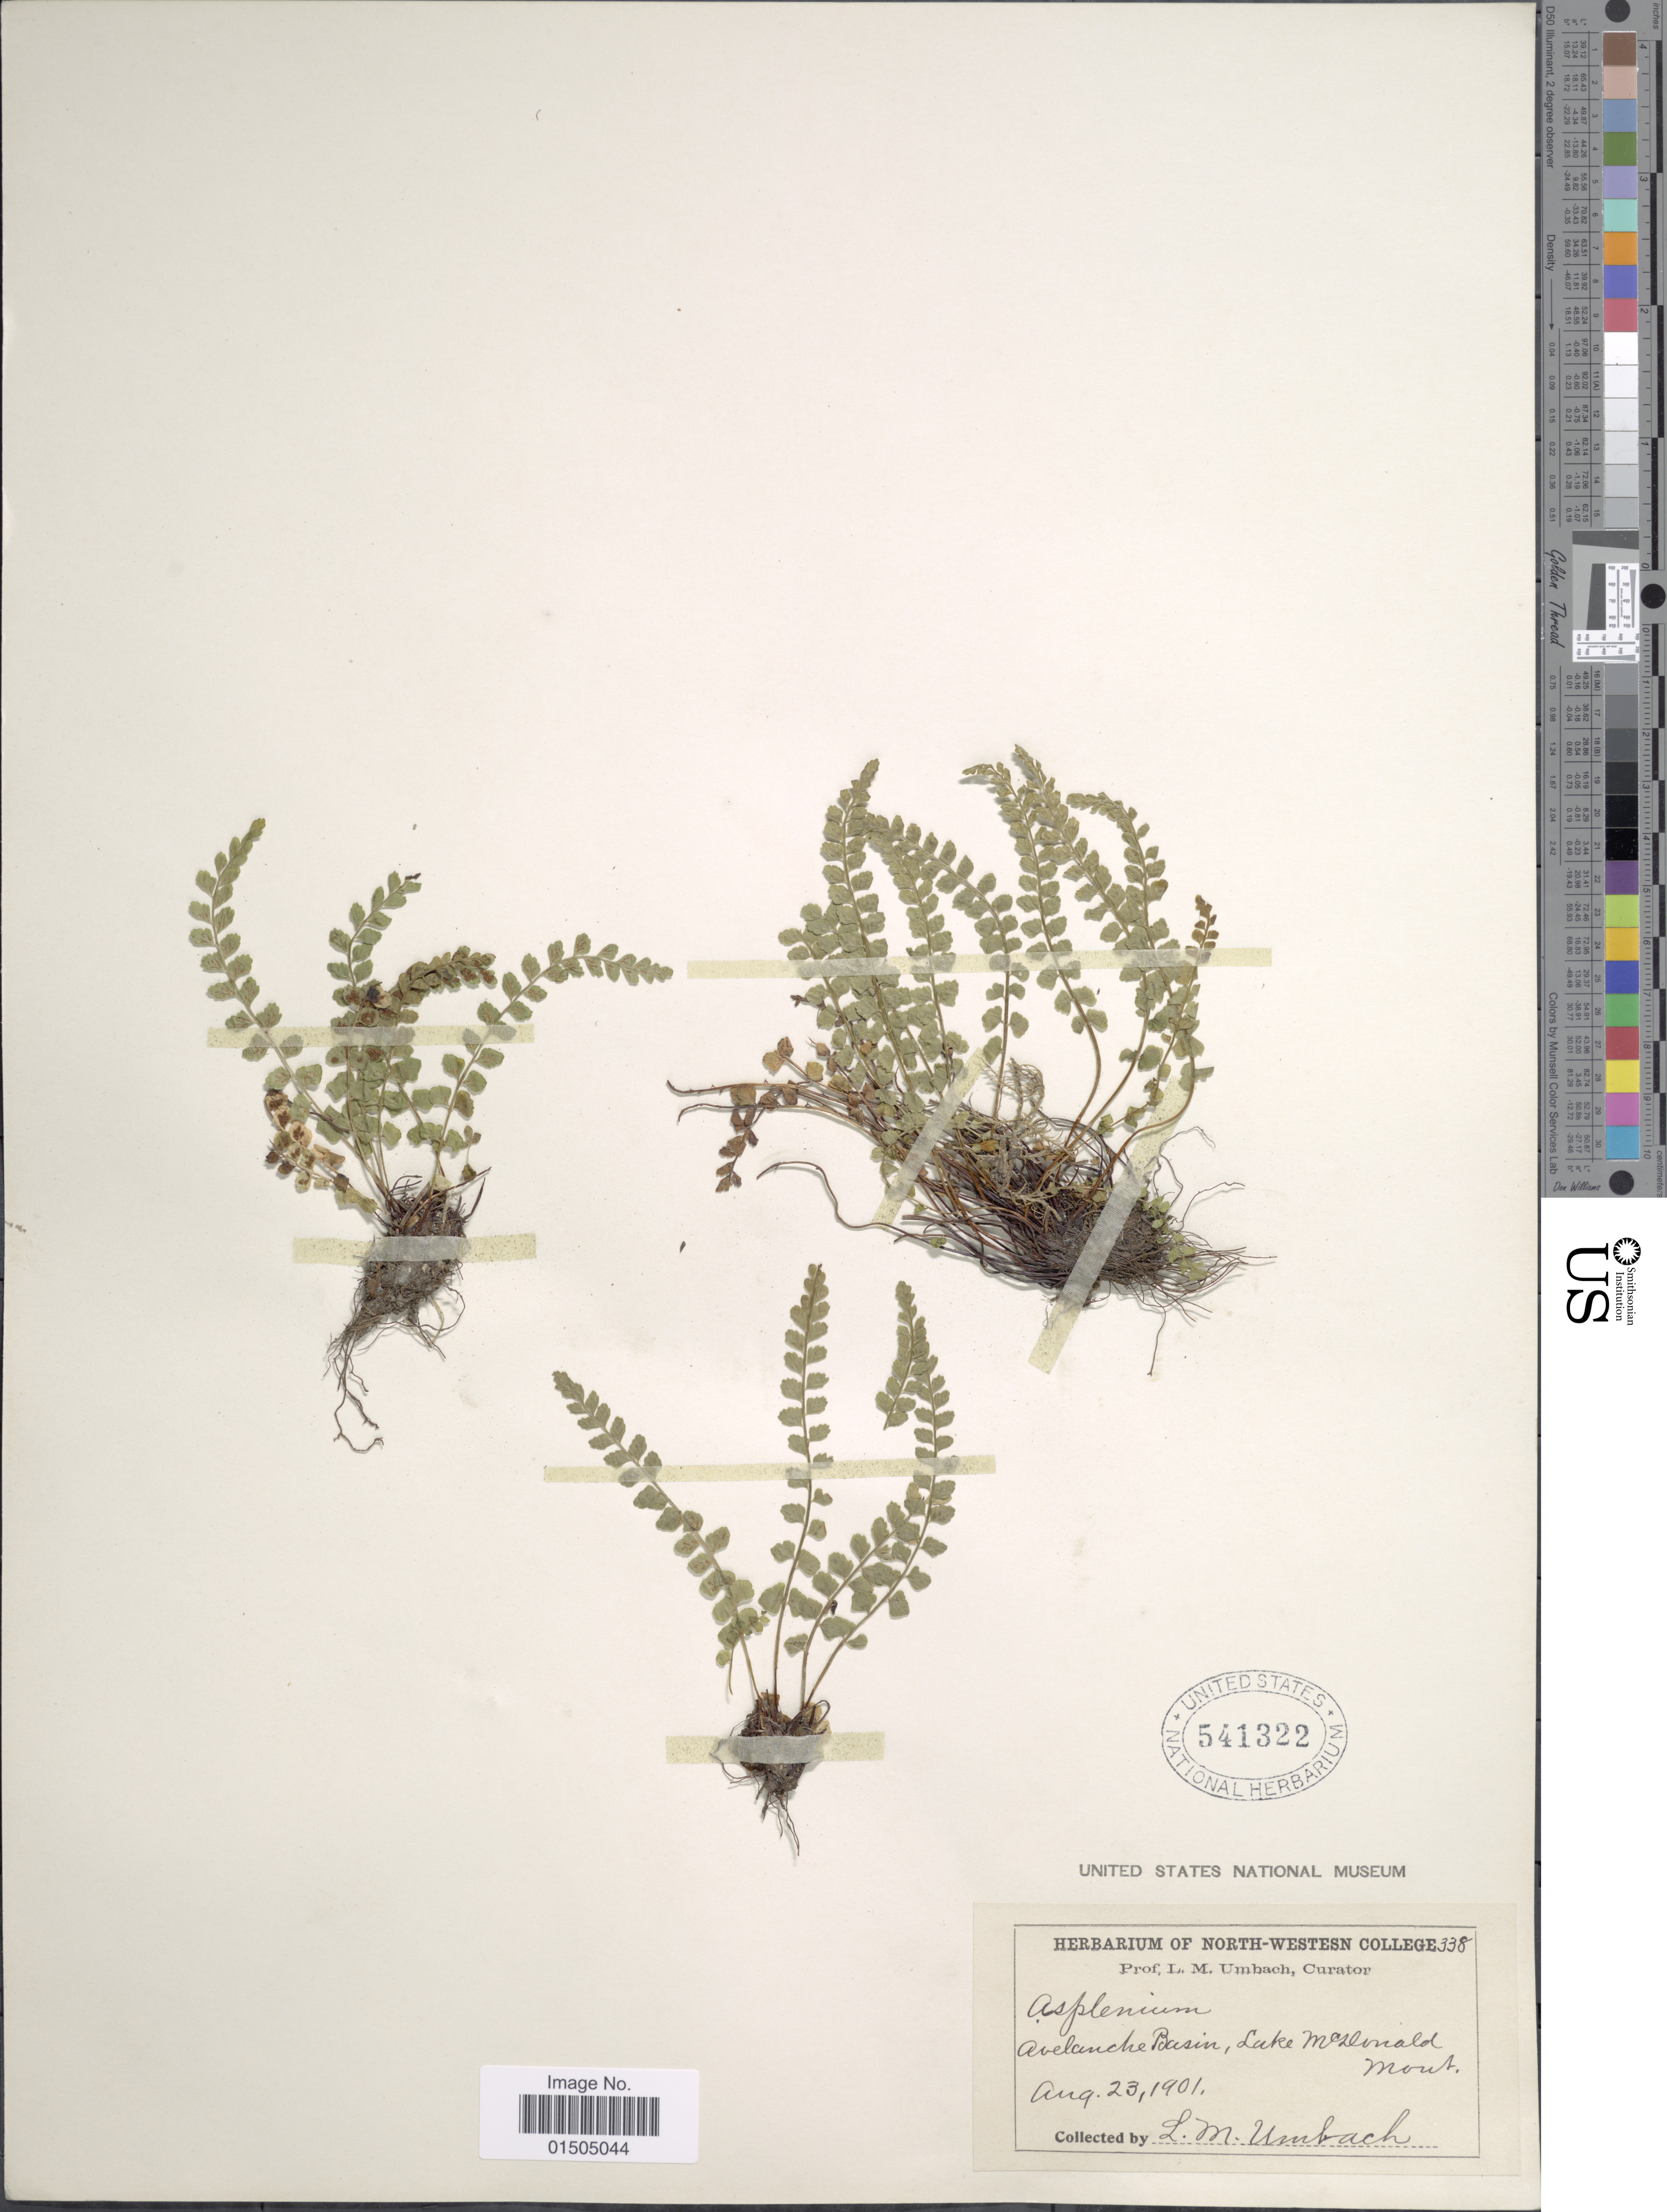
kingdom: Plantae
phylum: Tracheophyta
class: Polypodiopsida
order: Polypodiales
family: Aspleniaceae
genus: Asplenium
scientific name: Asplenium trichomanes-ramosum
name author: L.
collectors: L. M. Umbach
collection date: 1901-08-23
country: United States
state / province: Montana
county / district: Flathead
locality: Avelanche Basin, Lake McDonald.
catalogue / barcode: US 541322